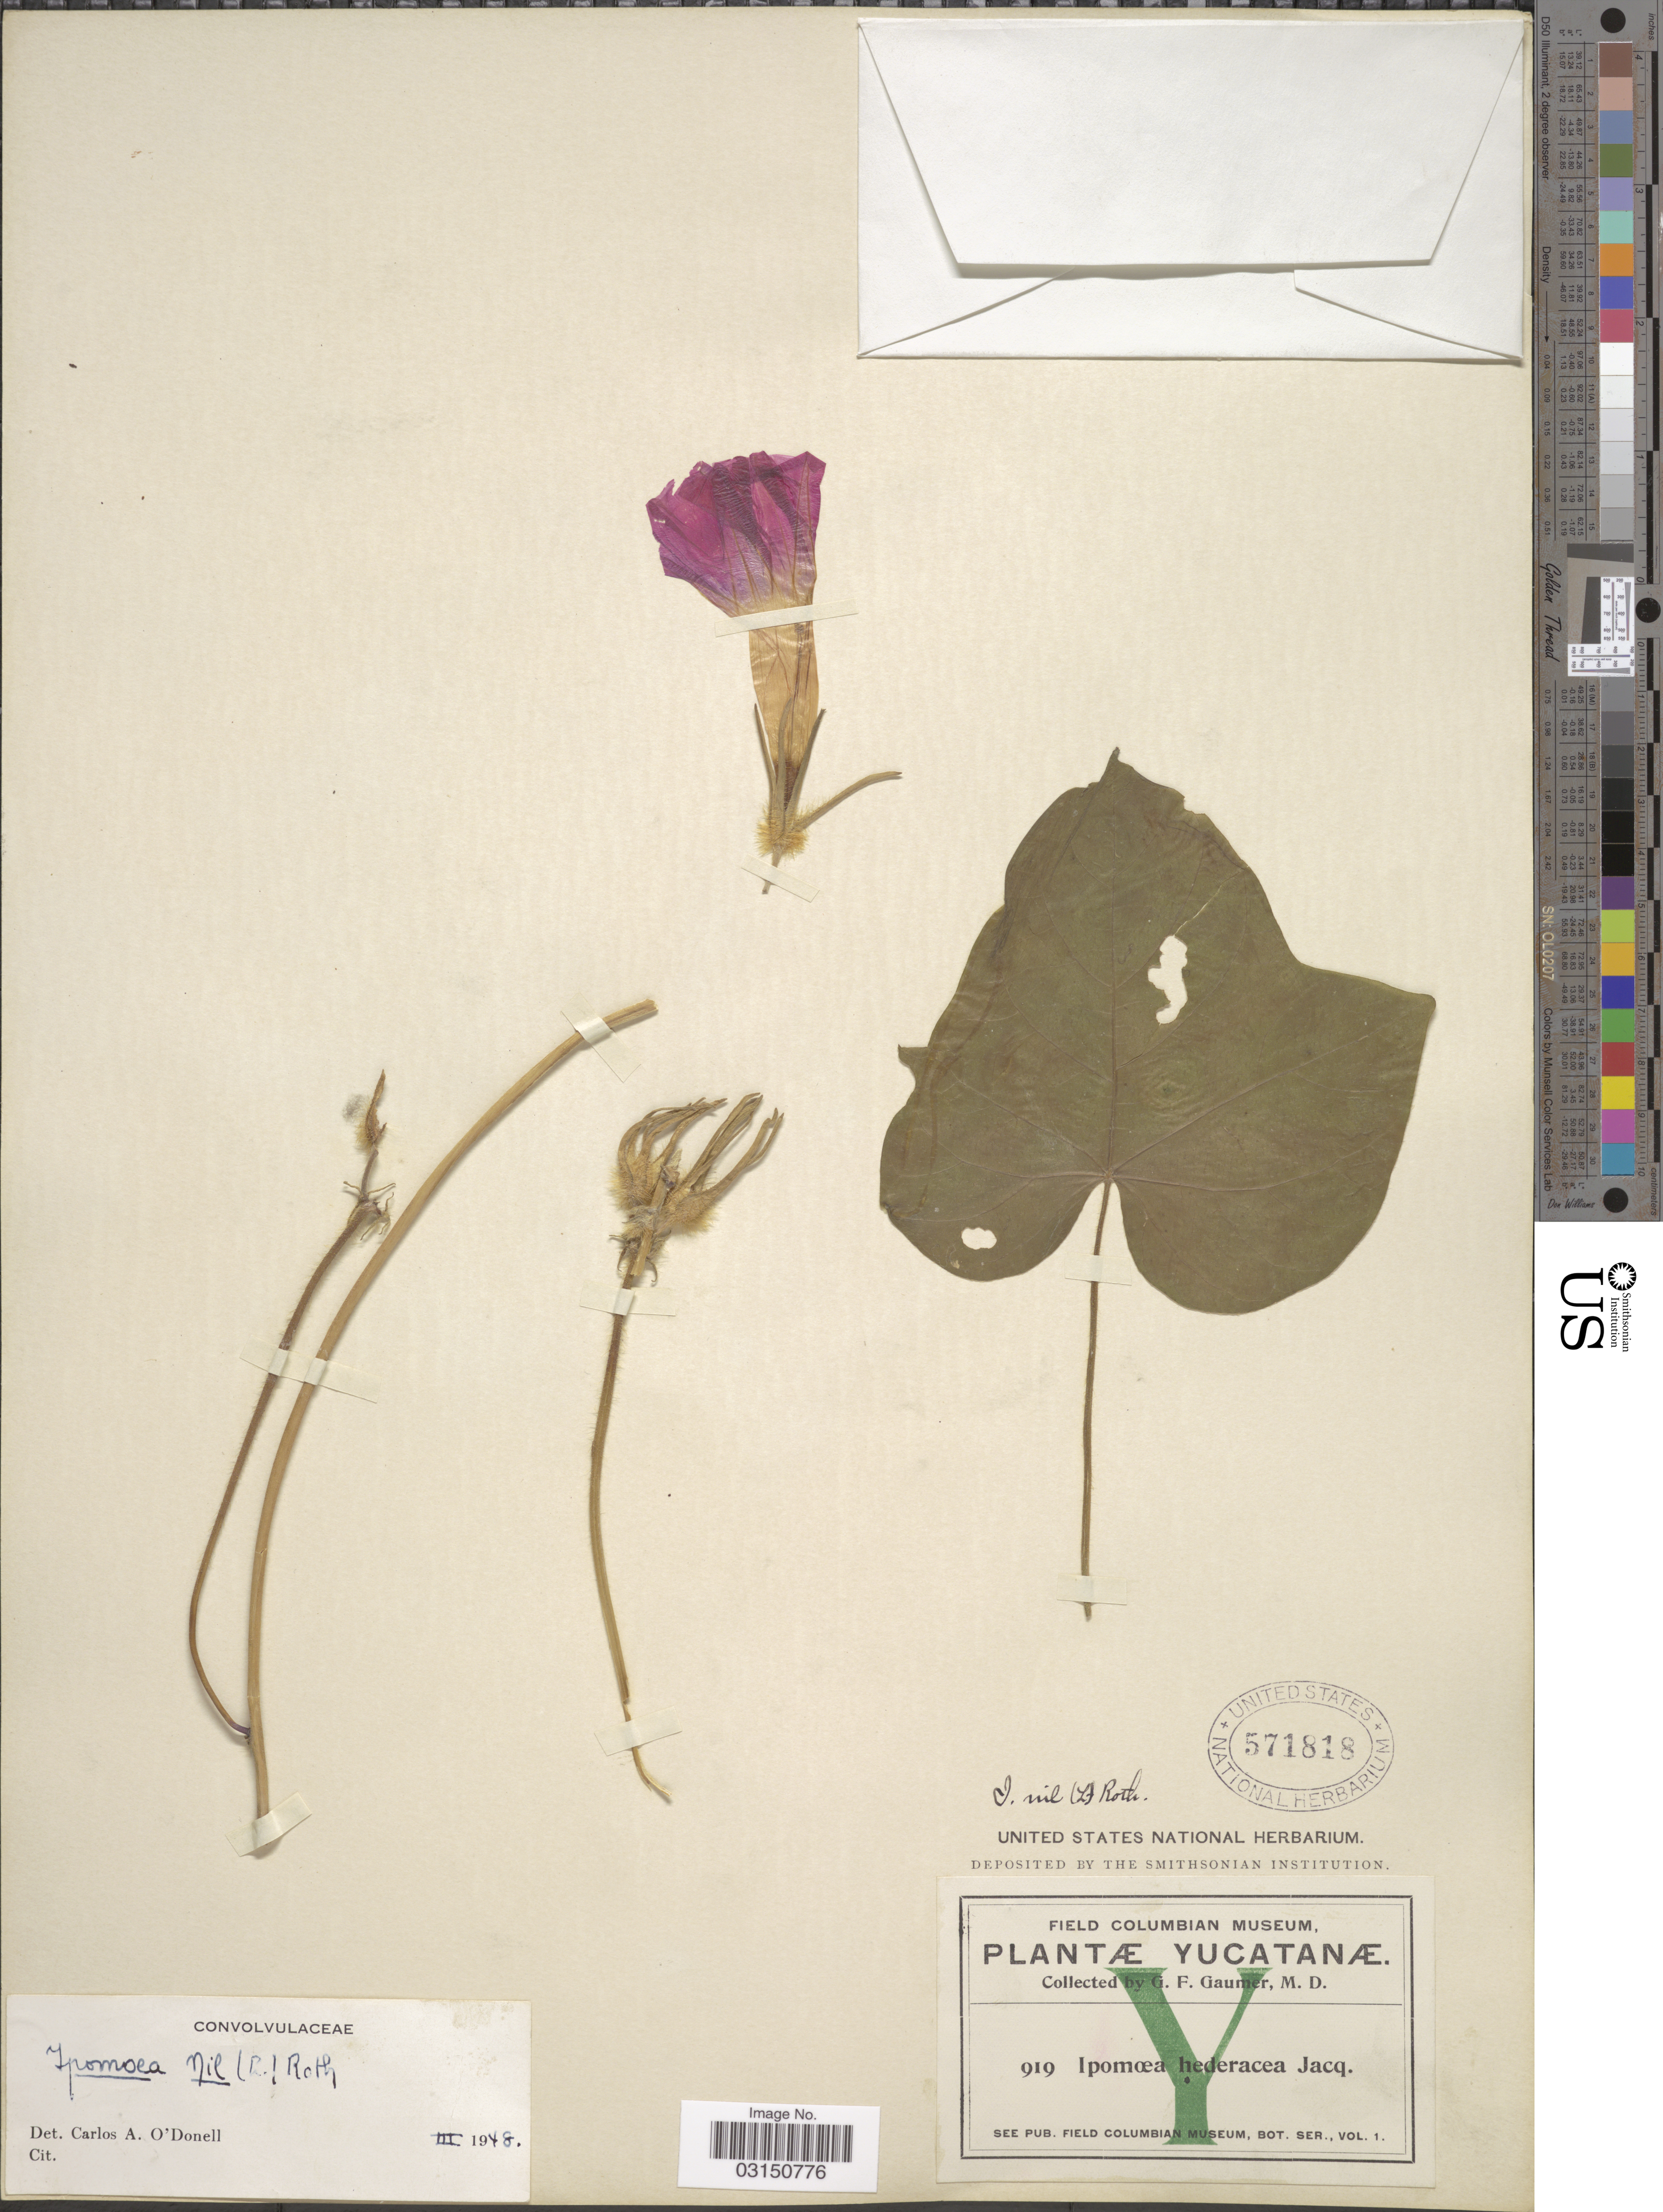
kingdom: Plantae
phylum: Tracheophyta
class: Magnoliopsida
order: Solanales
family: Convolvulaceae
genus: Ipomoea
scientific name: Ipomoea nil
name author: (L.) Roth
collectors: G. F. Gaumer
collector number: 919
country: Mexico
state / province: Yucatán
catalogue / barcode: US 571818